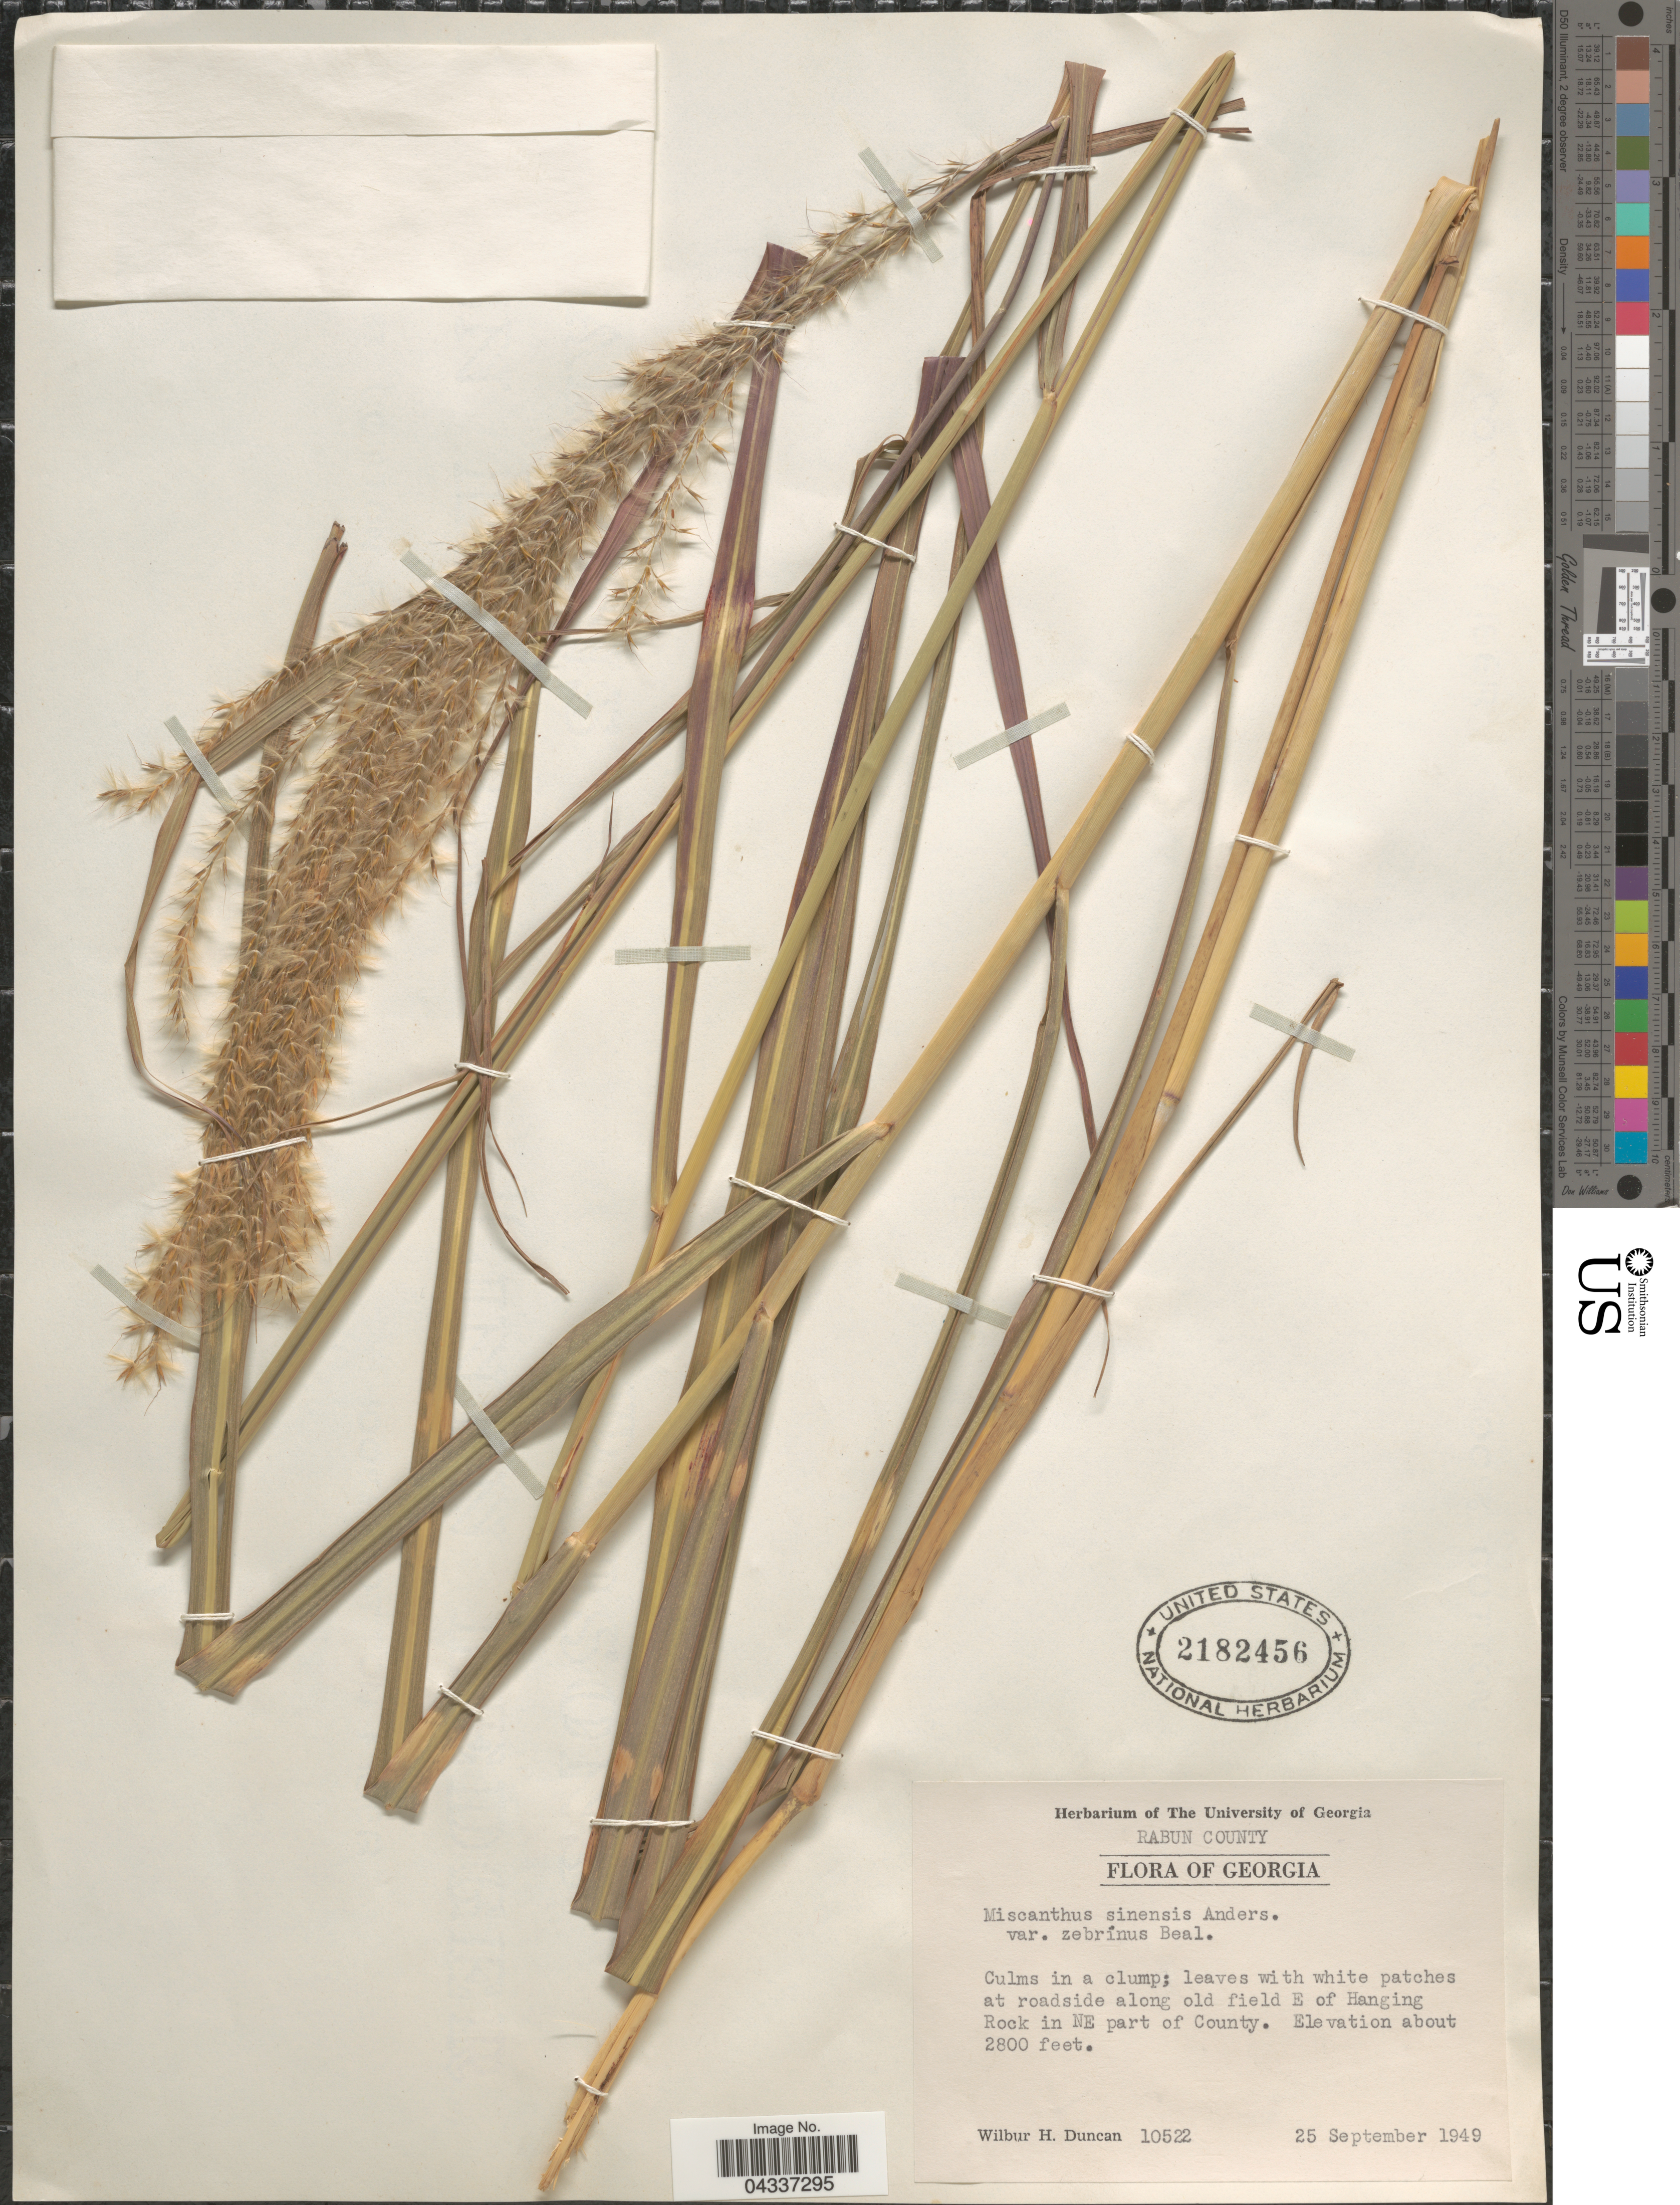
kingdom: Plantae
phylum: Tracheophyta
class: Liliopsida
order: Poales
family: Poaceae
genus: Miscanthus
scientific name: Miscanthus sinensis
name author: Andersson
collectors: W. H. Duncan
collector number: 10522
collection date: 1949-09-25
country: United States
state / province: Georgia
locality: Rabun County. At roadside along old field E of Hanging Rock in NE part of County.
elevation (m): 853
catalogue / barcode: US 2182456